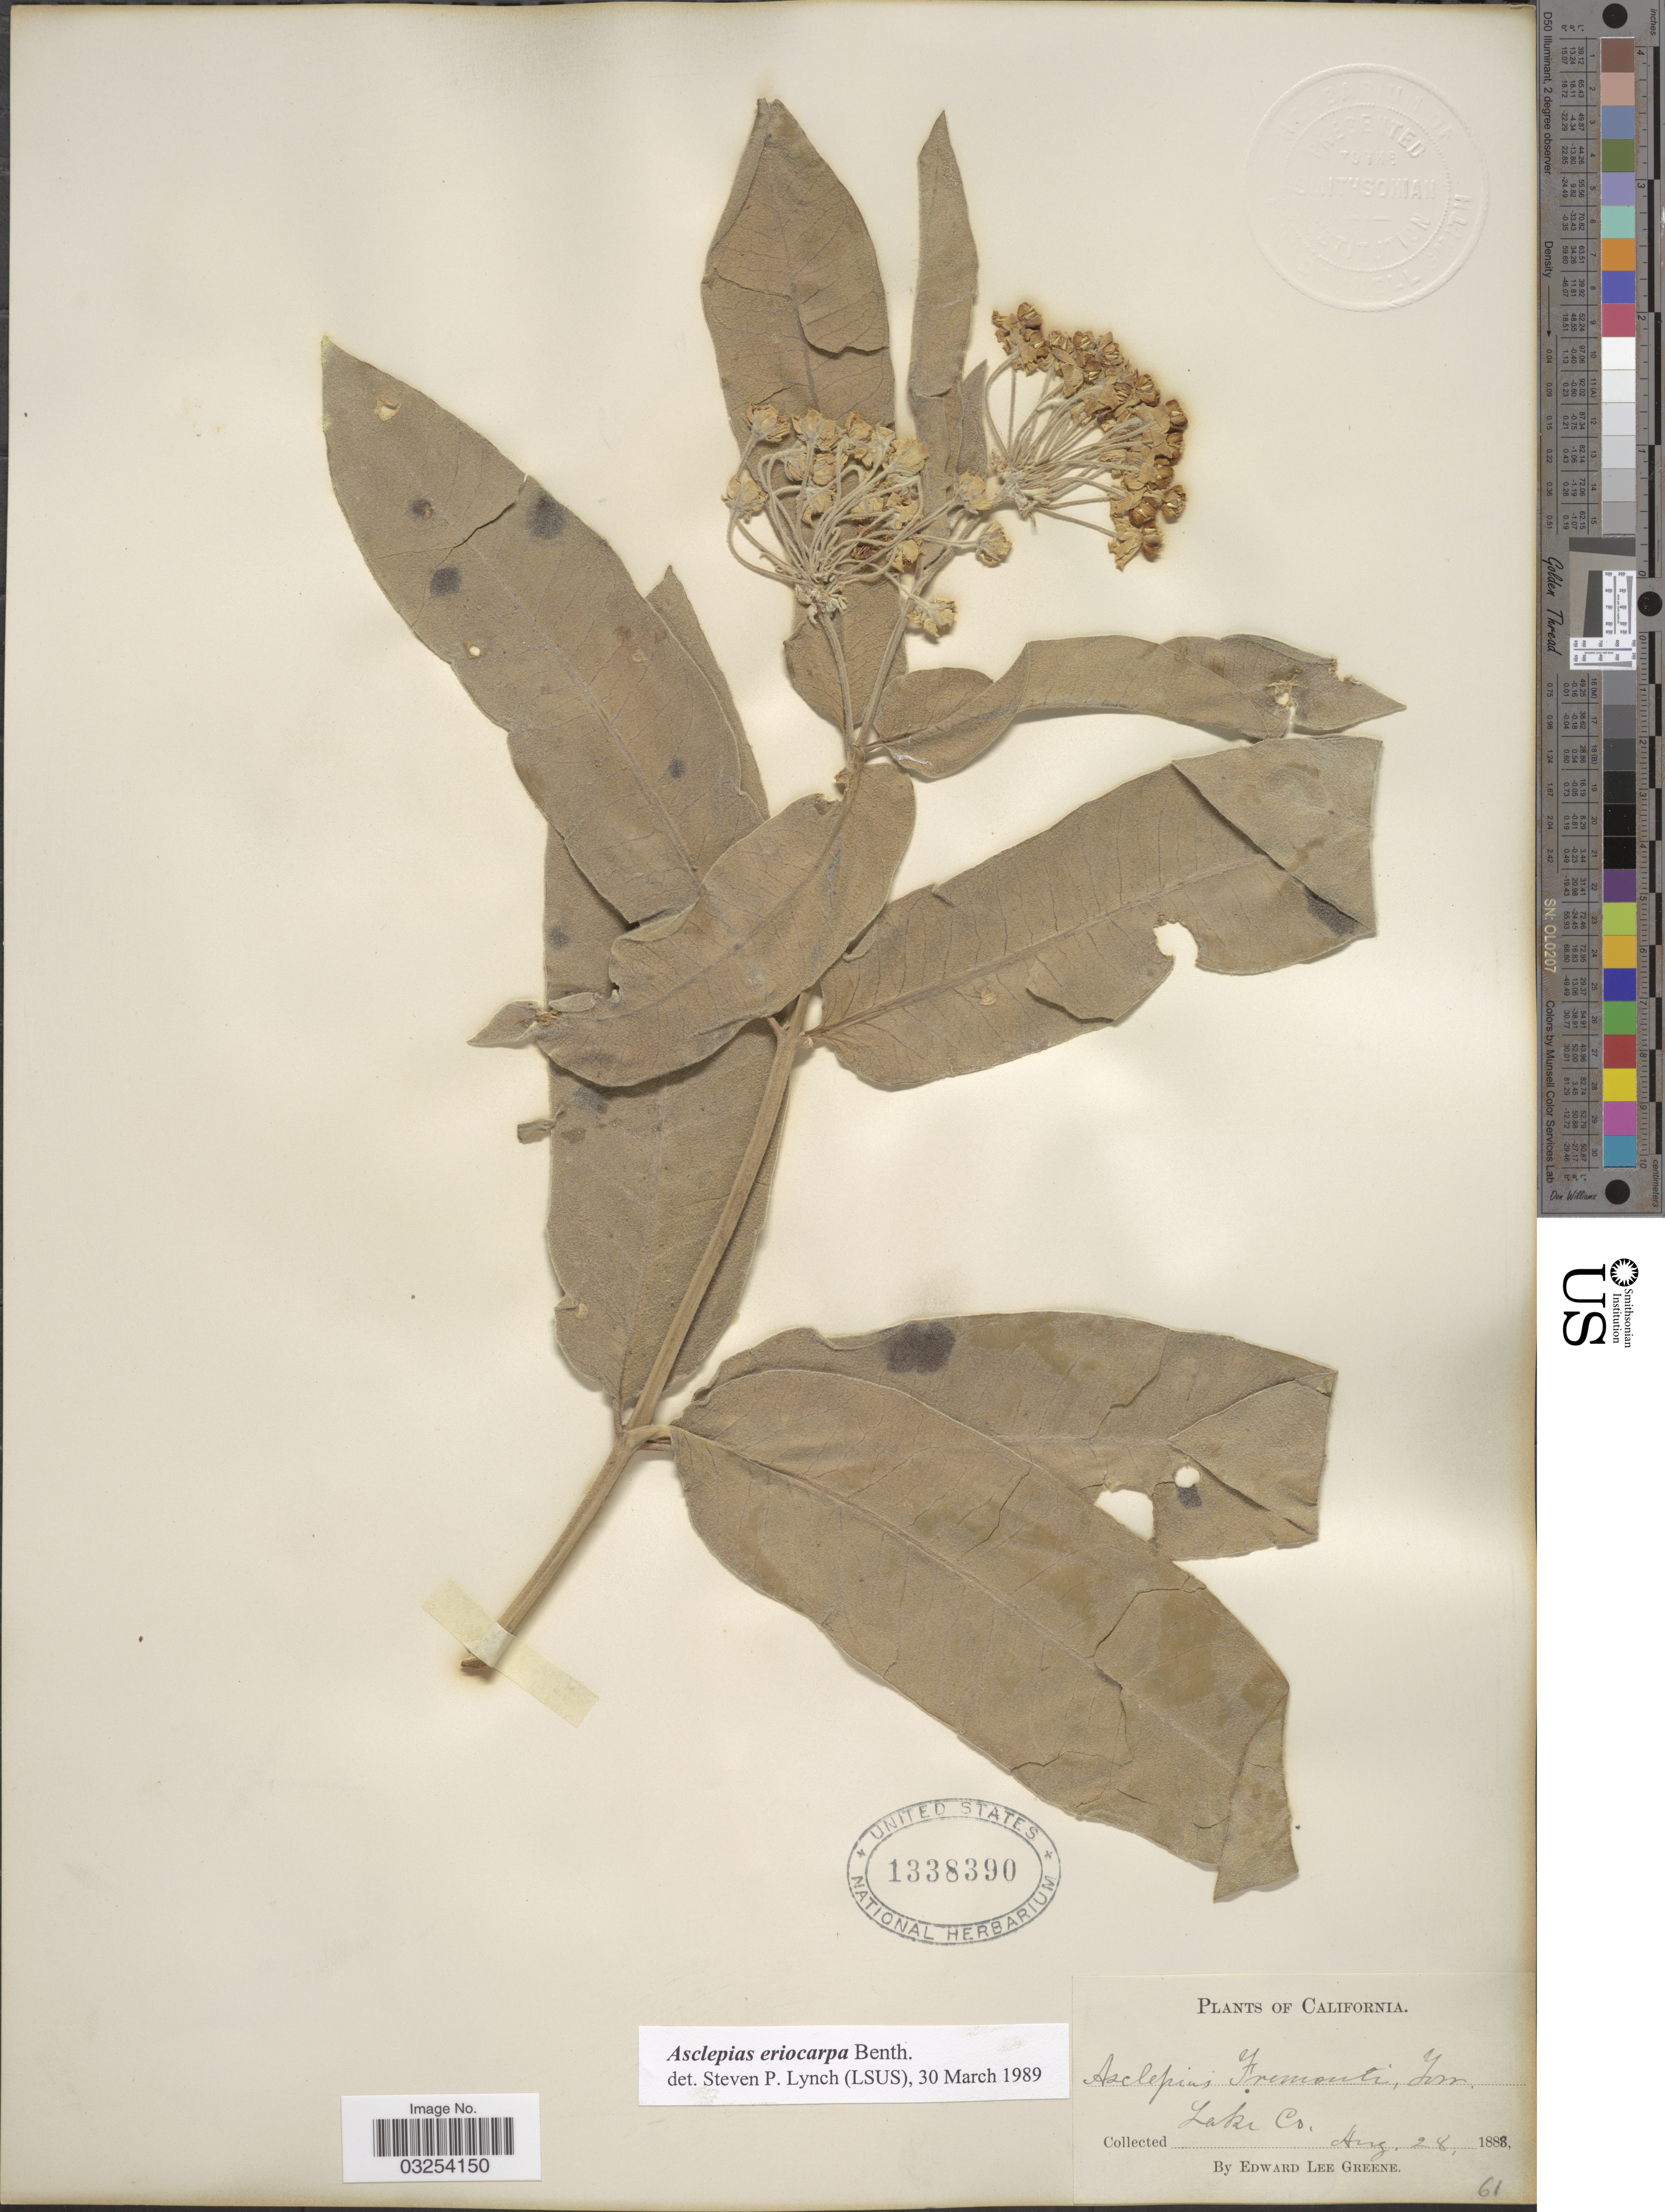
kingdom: Plantae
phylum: Tracheophyta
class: Magnoliopsida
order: Gentianales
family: Apocynaceae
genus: Asclepias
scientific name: Asclepias eriocarpa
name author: Benth.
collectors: E. L. Greene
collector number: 61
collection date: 1888-08-28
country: United States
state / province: California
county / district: Lake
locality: Lake Co.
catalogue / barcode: US 1338390